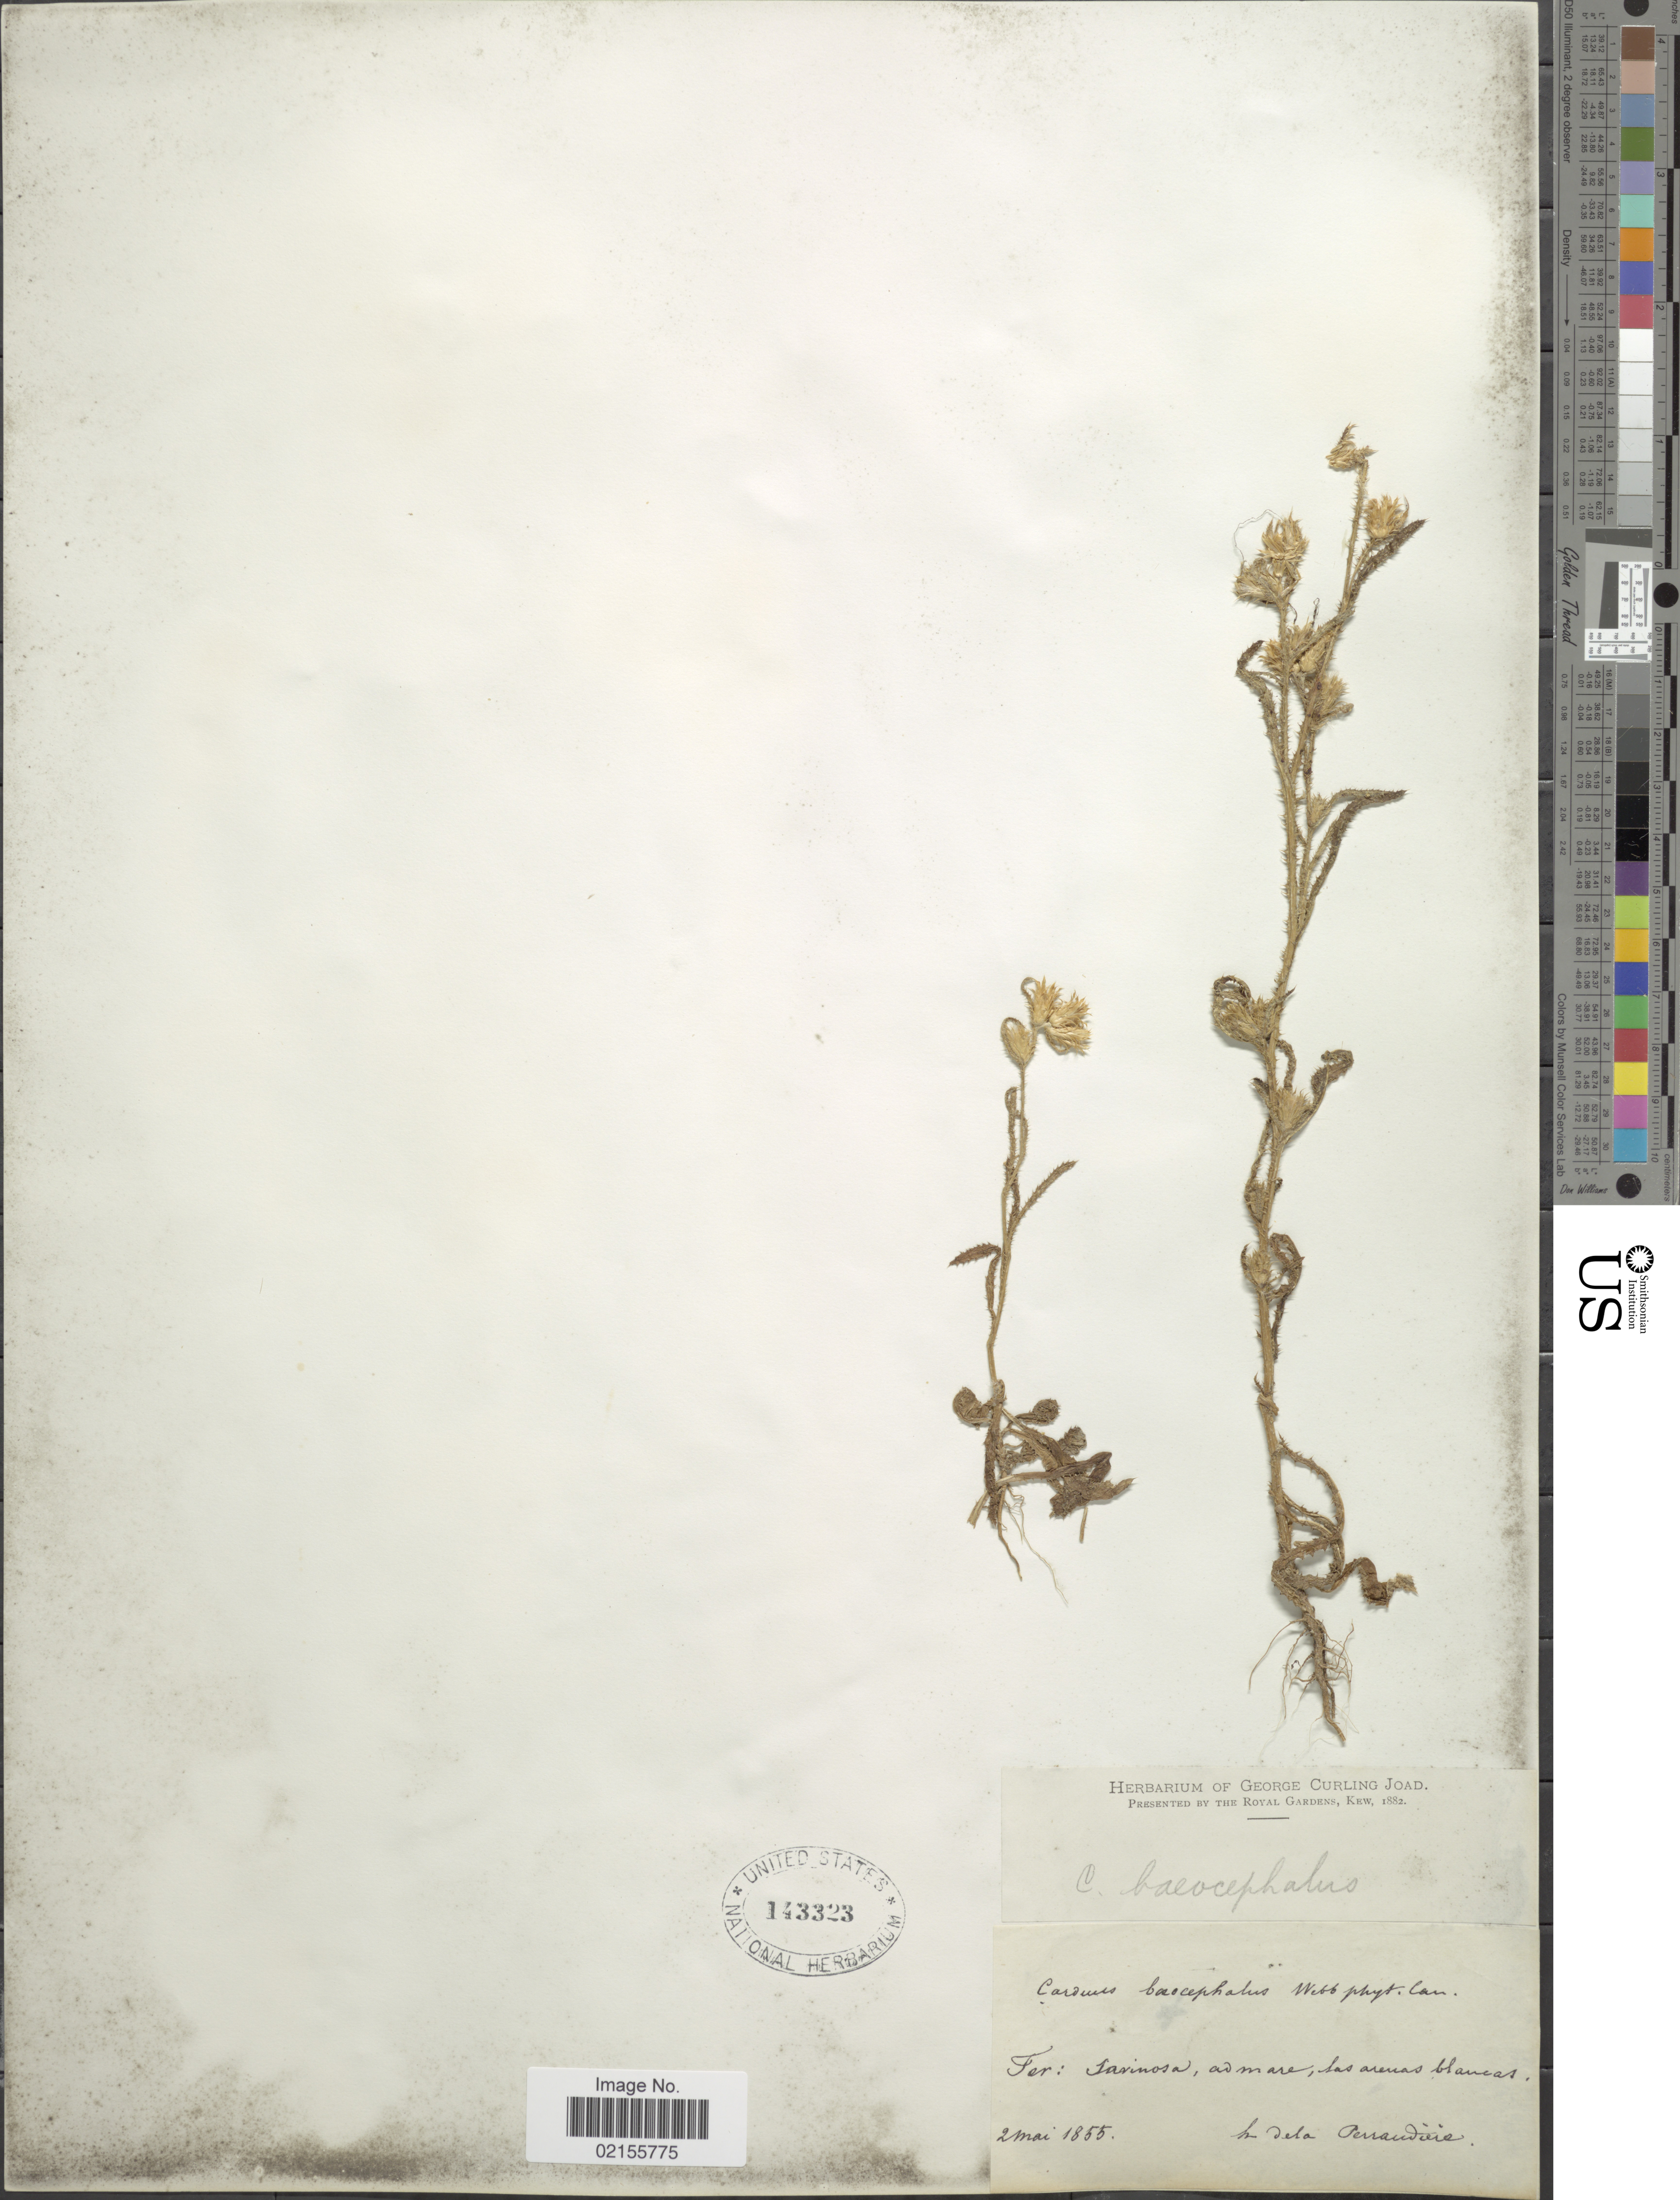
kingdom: Plantae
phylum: Tracheophyta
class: Magnoliopsida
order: Asterales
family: Asteraceae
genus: Carduus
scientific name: Carduus baeocephalus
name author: Webb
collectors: H. de la Perraudière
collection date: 1855-05-02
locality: Fer: Savinosa, ad mare, Las arenas blancas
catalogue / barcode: US 143323